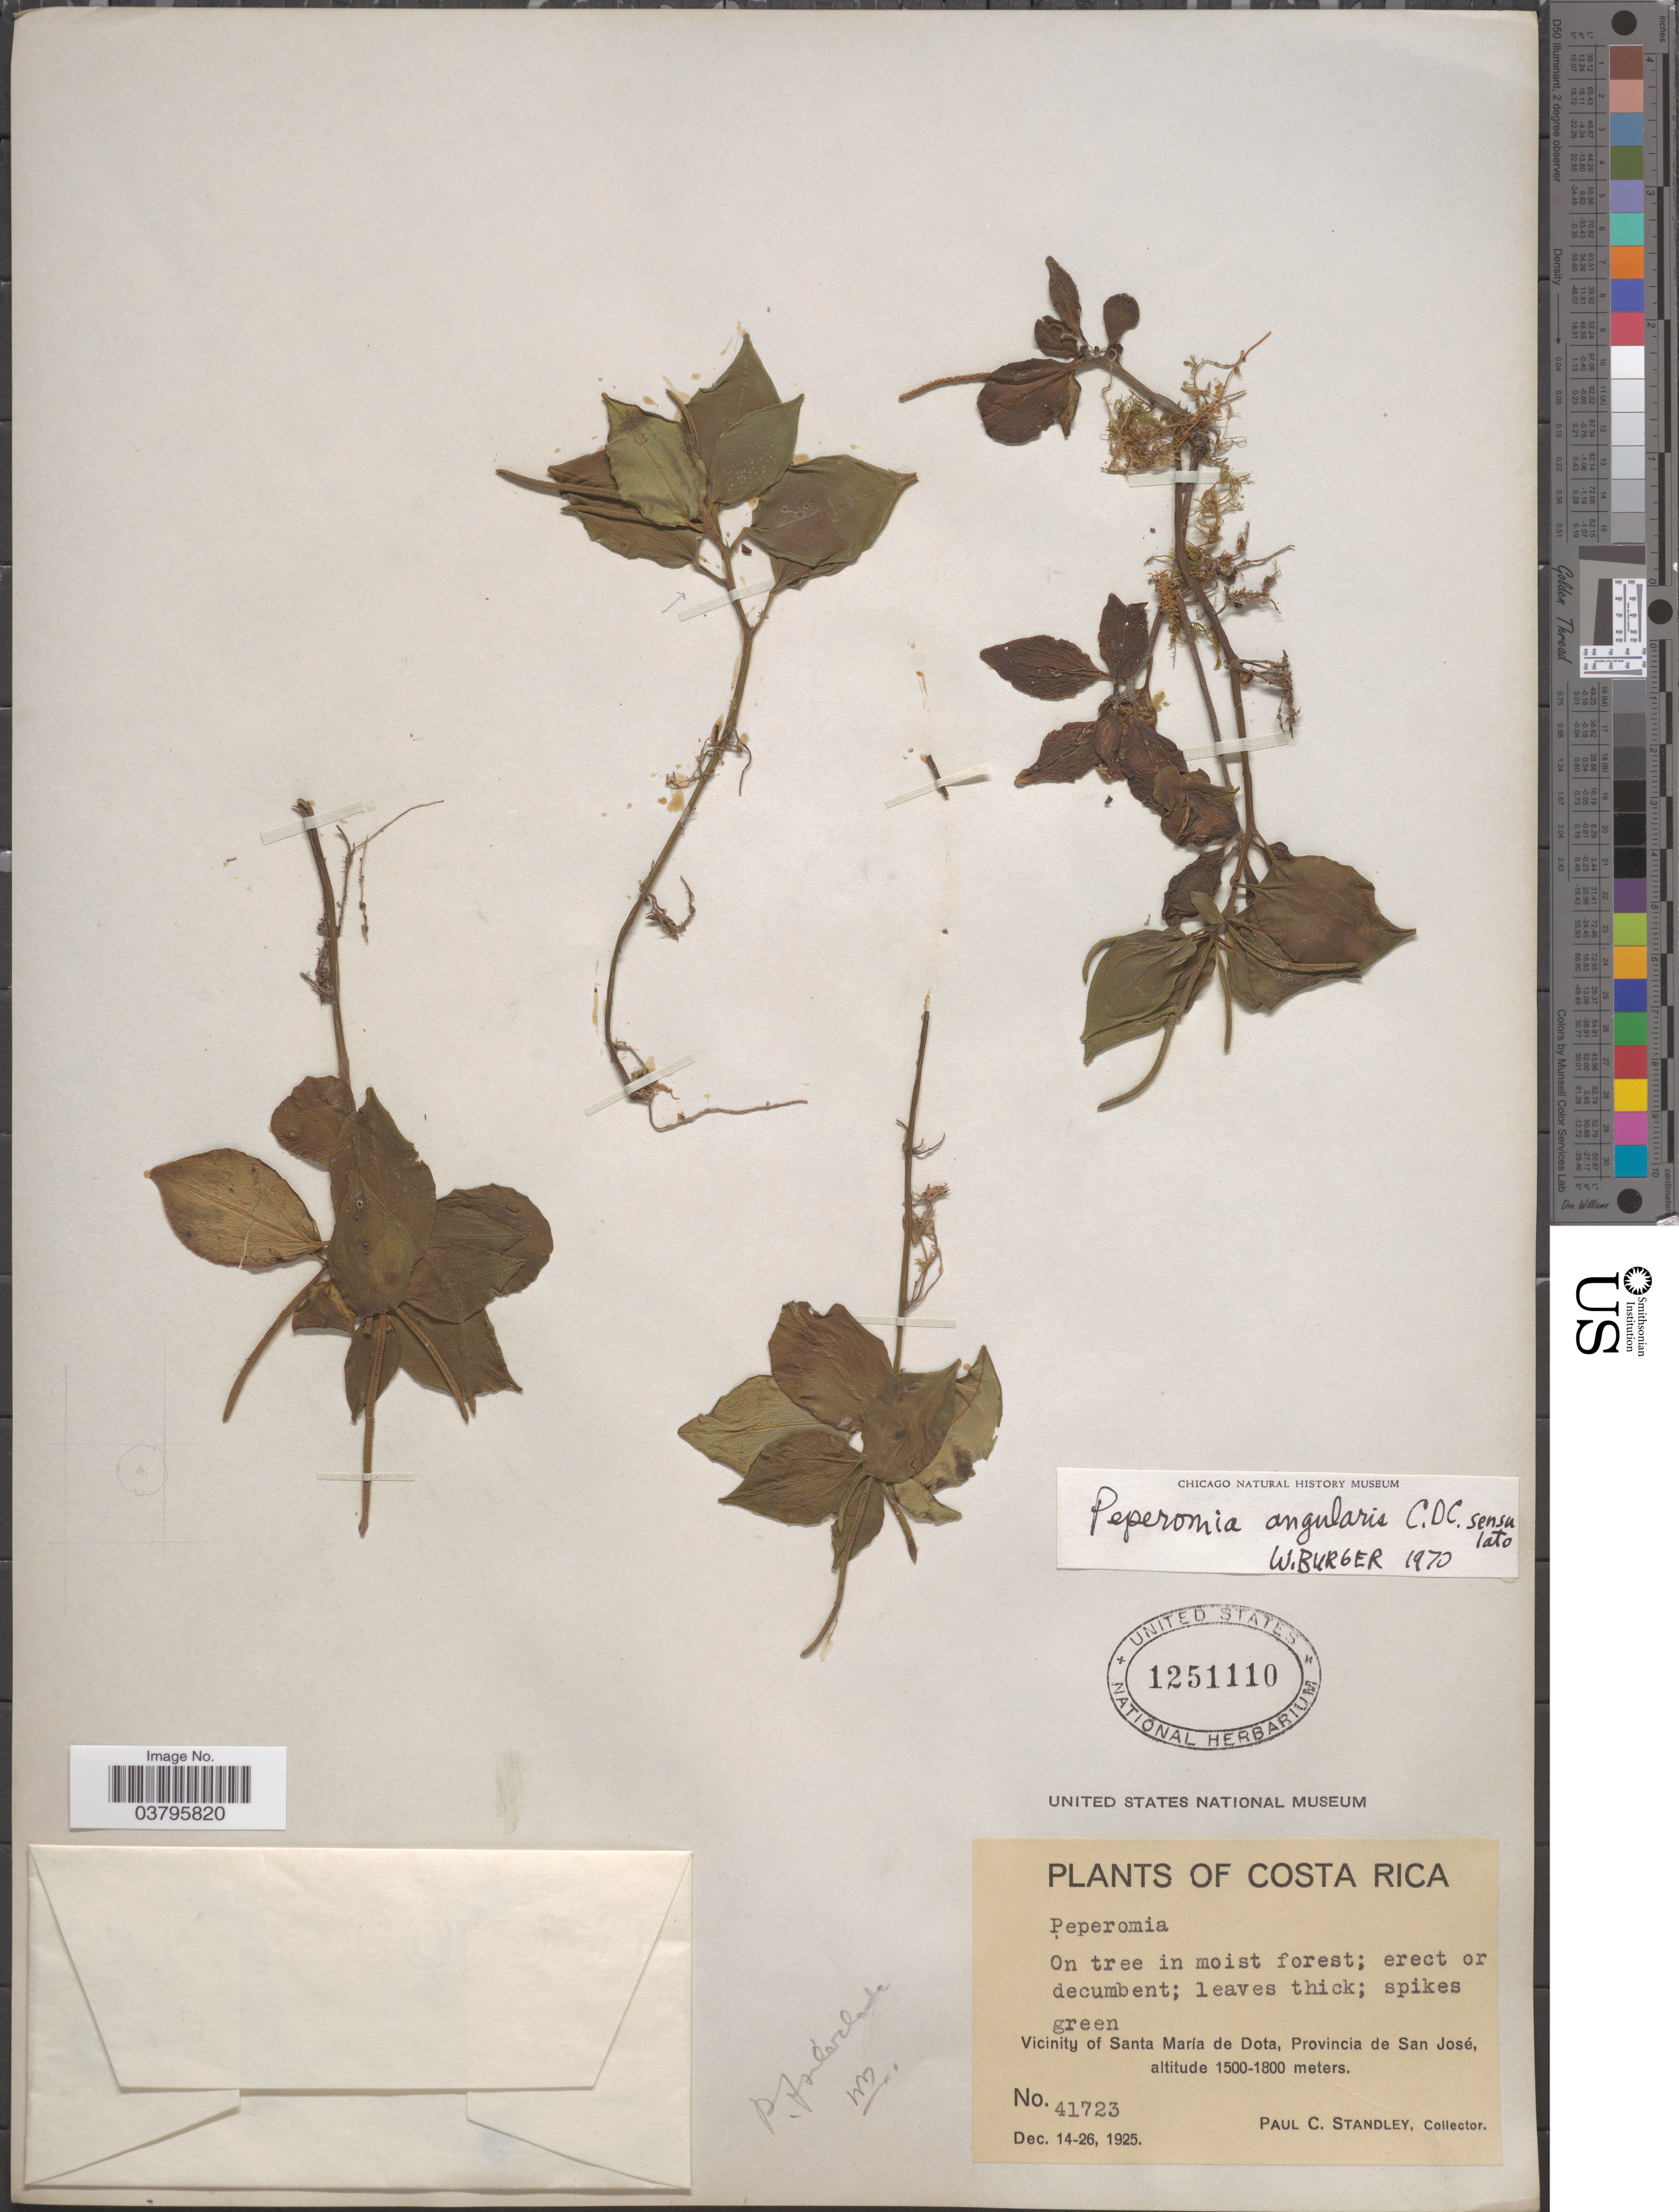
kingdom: Plantae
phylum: Tracheophyta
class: Magnoliopsida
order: Piperales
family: Piperaceae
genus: Peperomia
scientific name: Peperomia san-joseana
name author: C. DC.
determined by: Jiménez, José Estaban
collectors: P. C. Standley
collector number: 41723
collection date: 1925-12-14/1925-12-26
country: Costa Rica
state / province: San José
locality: Vicinity of Santa María de Dota.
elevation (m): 1500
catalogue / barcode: US 1251110